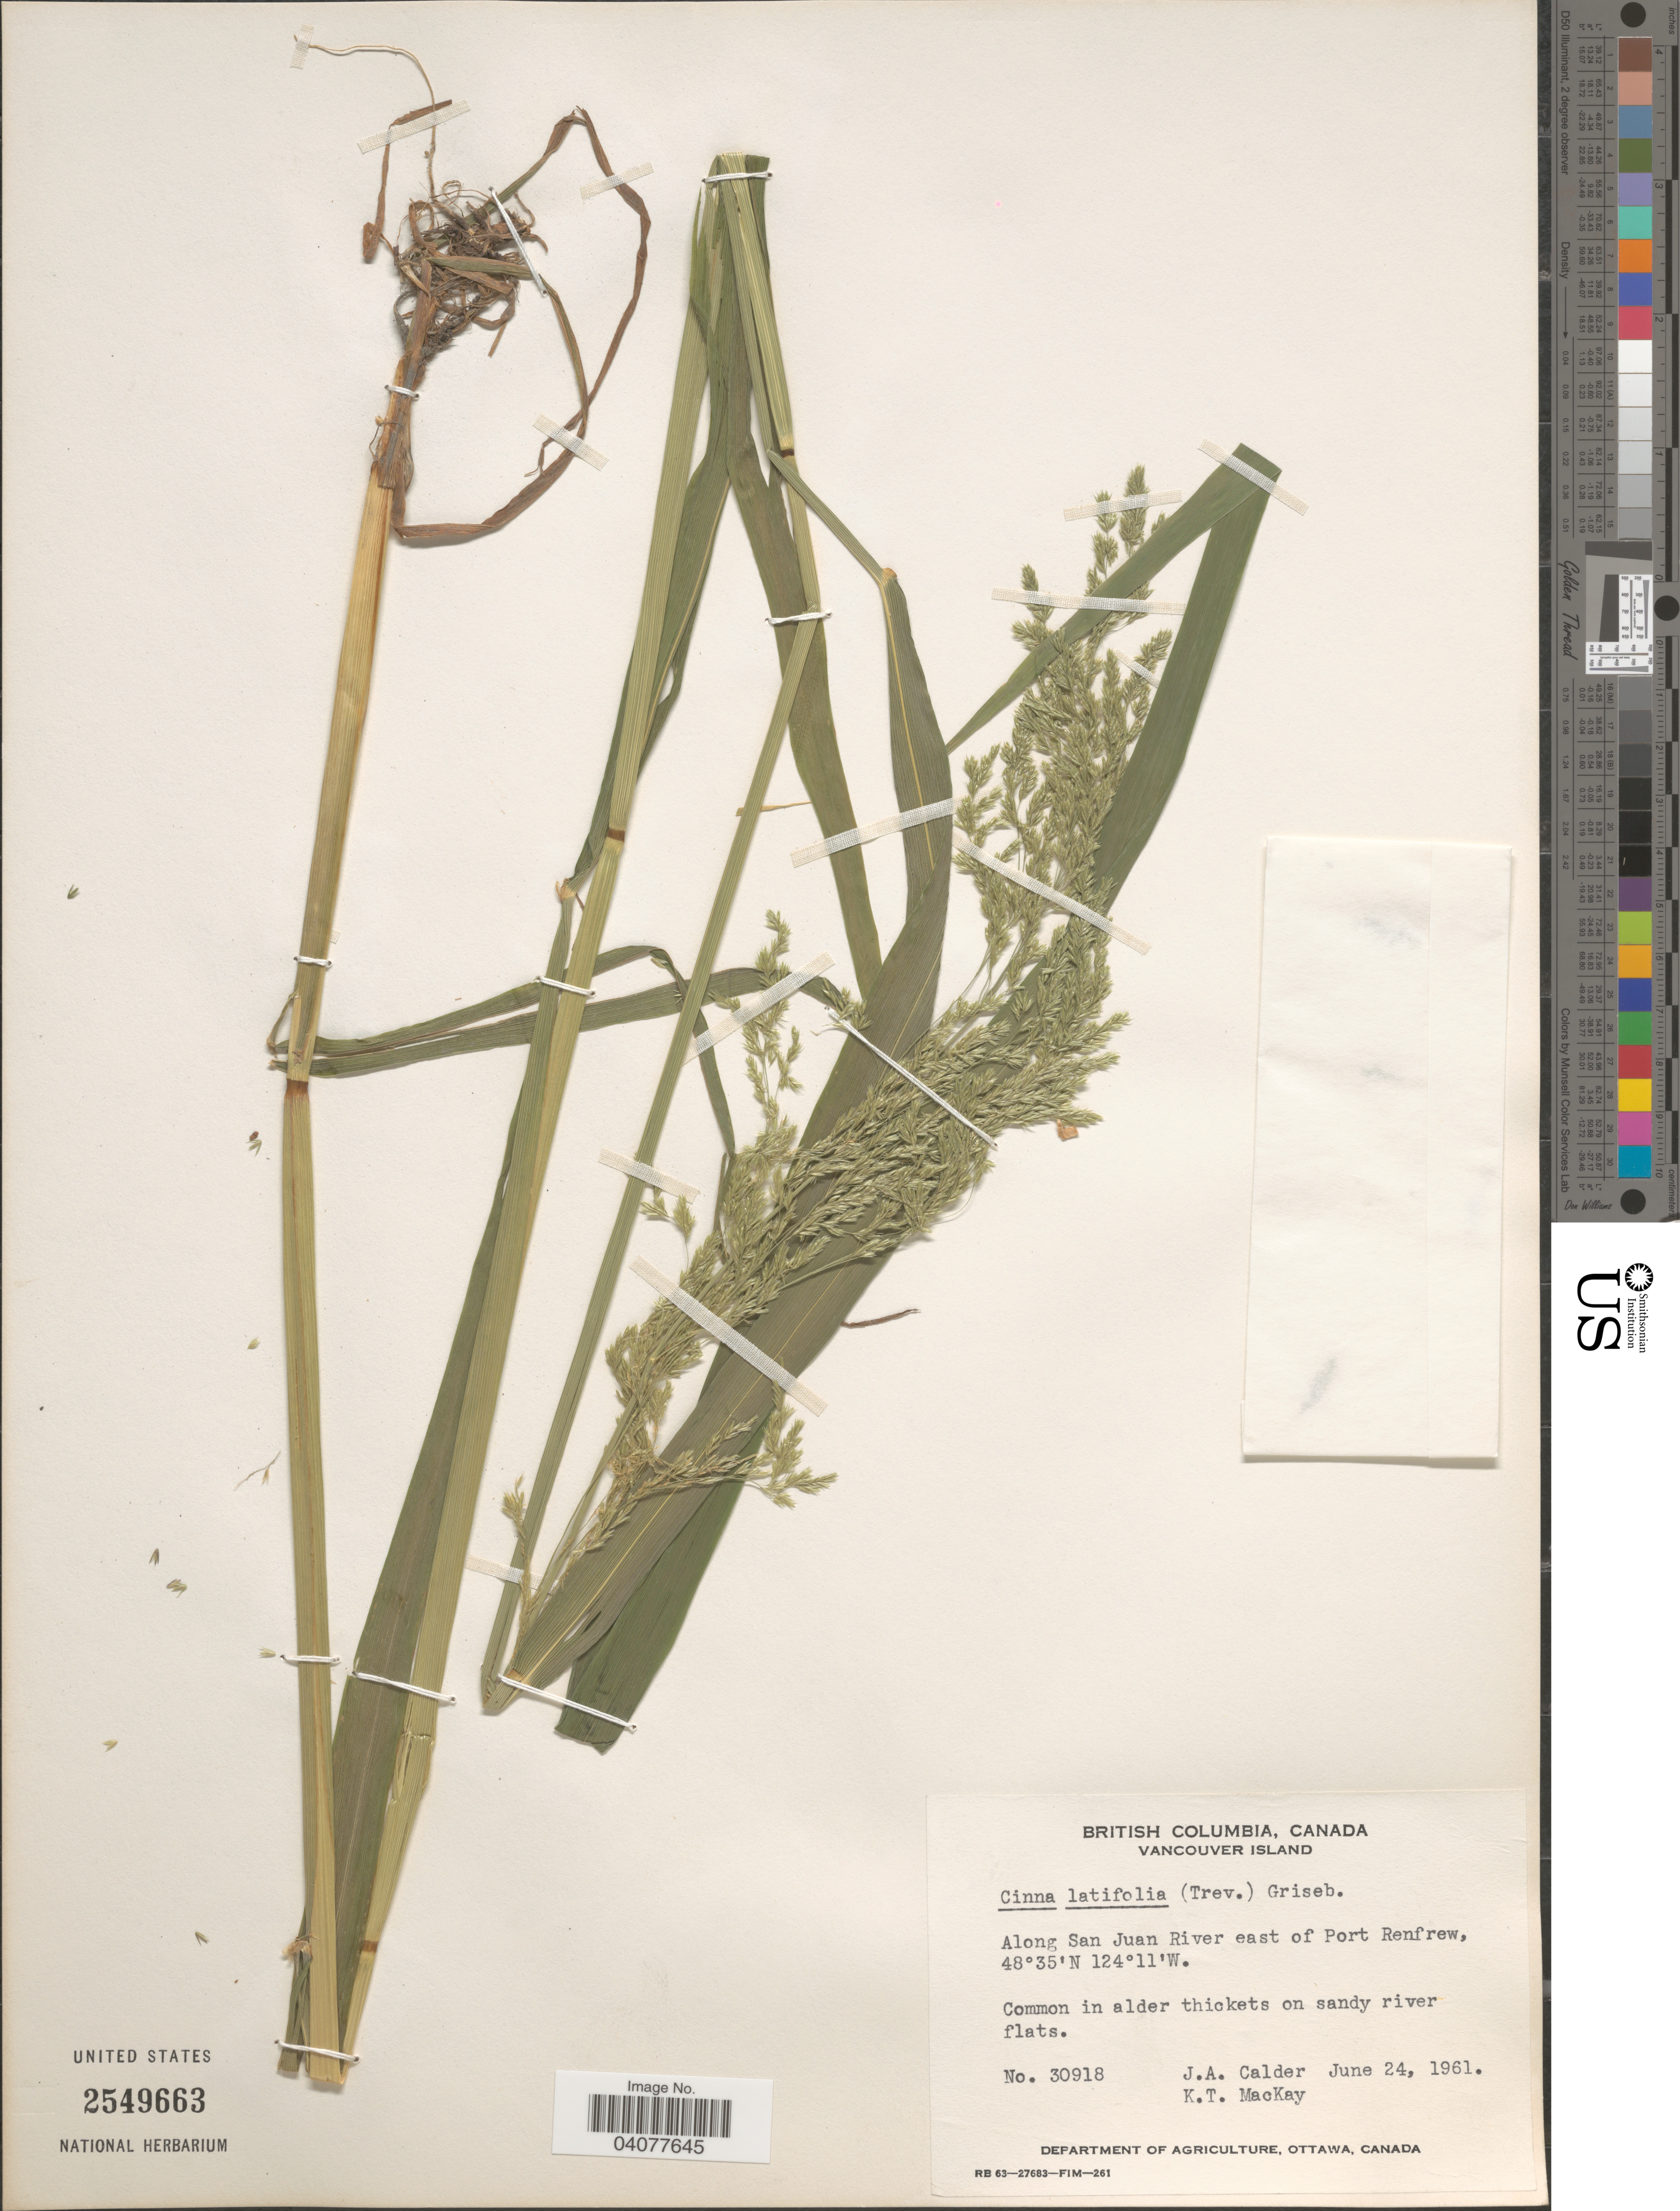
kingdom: Plantae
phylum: Tracheophyta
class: Liliopsida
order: Poales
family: Poaceae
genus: Cinna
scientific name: Cinna latifolia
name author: (Trevir. ex Goeppert) Griseb.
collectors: J. A. Calder & K. T. Mackay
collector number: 30918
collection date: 1961-06-24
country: Canada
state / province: British Columbia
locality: Vancouver Island. Along San Juan River east of Port Renfrew. Common in alder thickets on sandy river flats.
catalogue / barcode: US 2549663